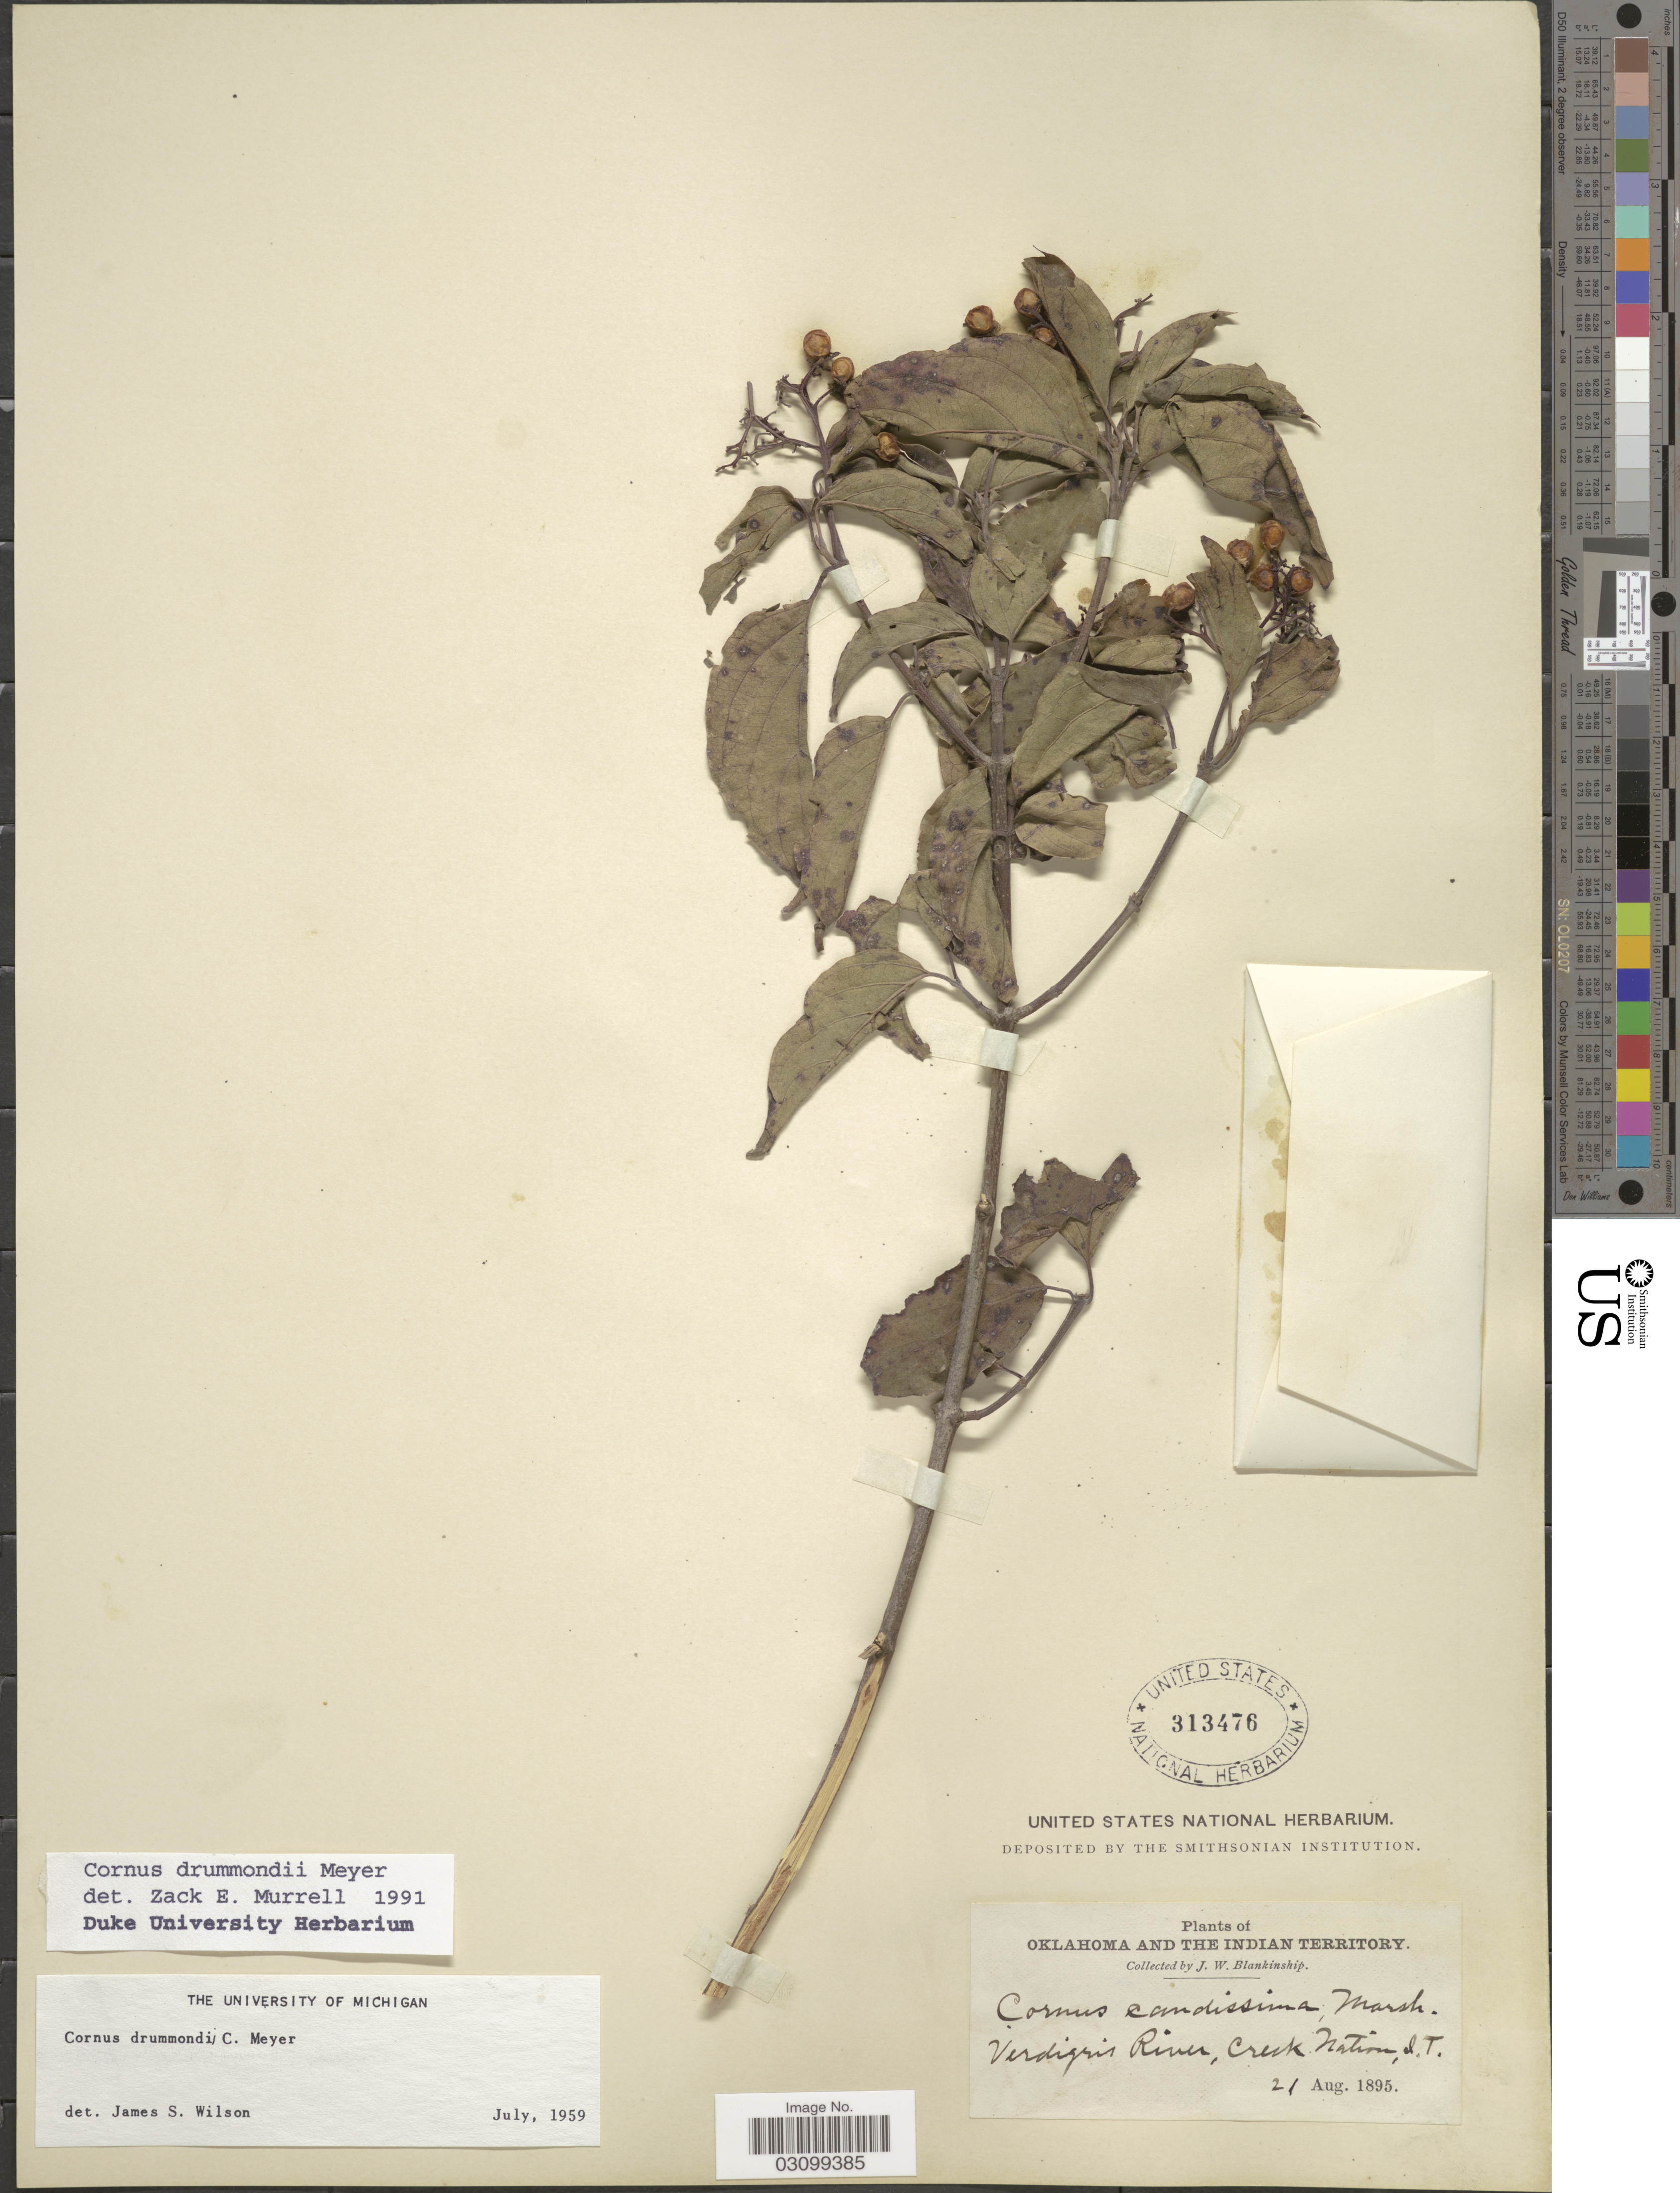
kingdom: Plantae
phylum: Tracheophyta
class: Magnoliopsida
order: Cornales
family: Cornaceae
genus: Cornus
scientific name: Cornus drummondii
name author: C.A. Mey.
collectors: J. W. Blankinship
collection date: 1895-08-21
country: United States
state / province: Oklahoma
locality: Oklahoma and the Indian Territory. Verdigris River, Creek Nation, I.T.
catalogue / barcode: US 313476